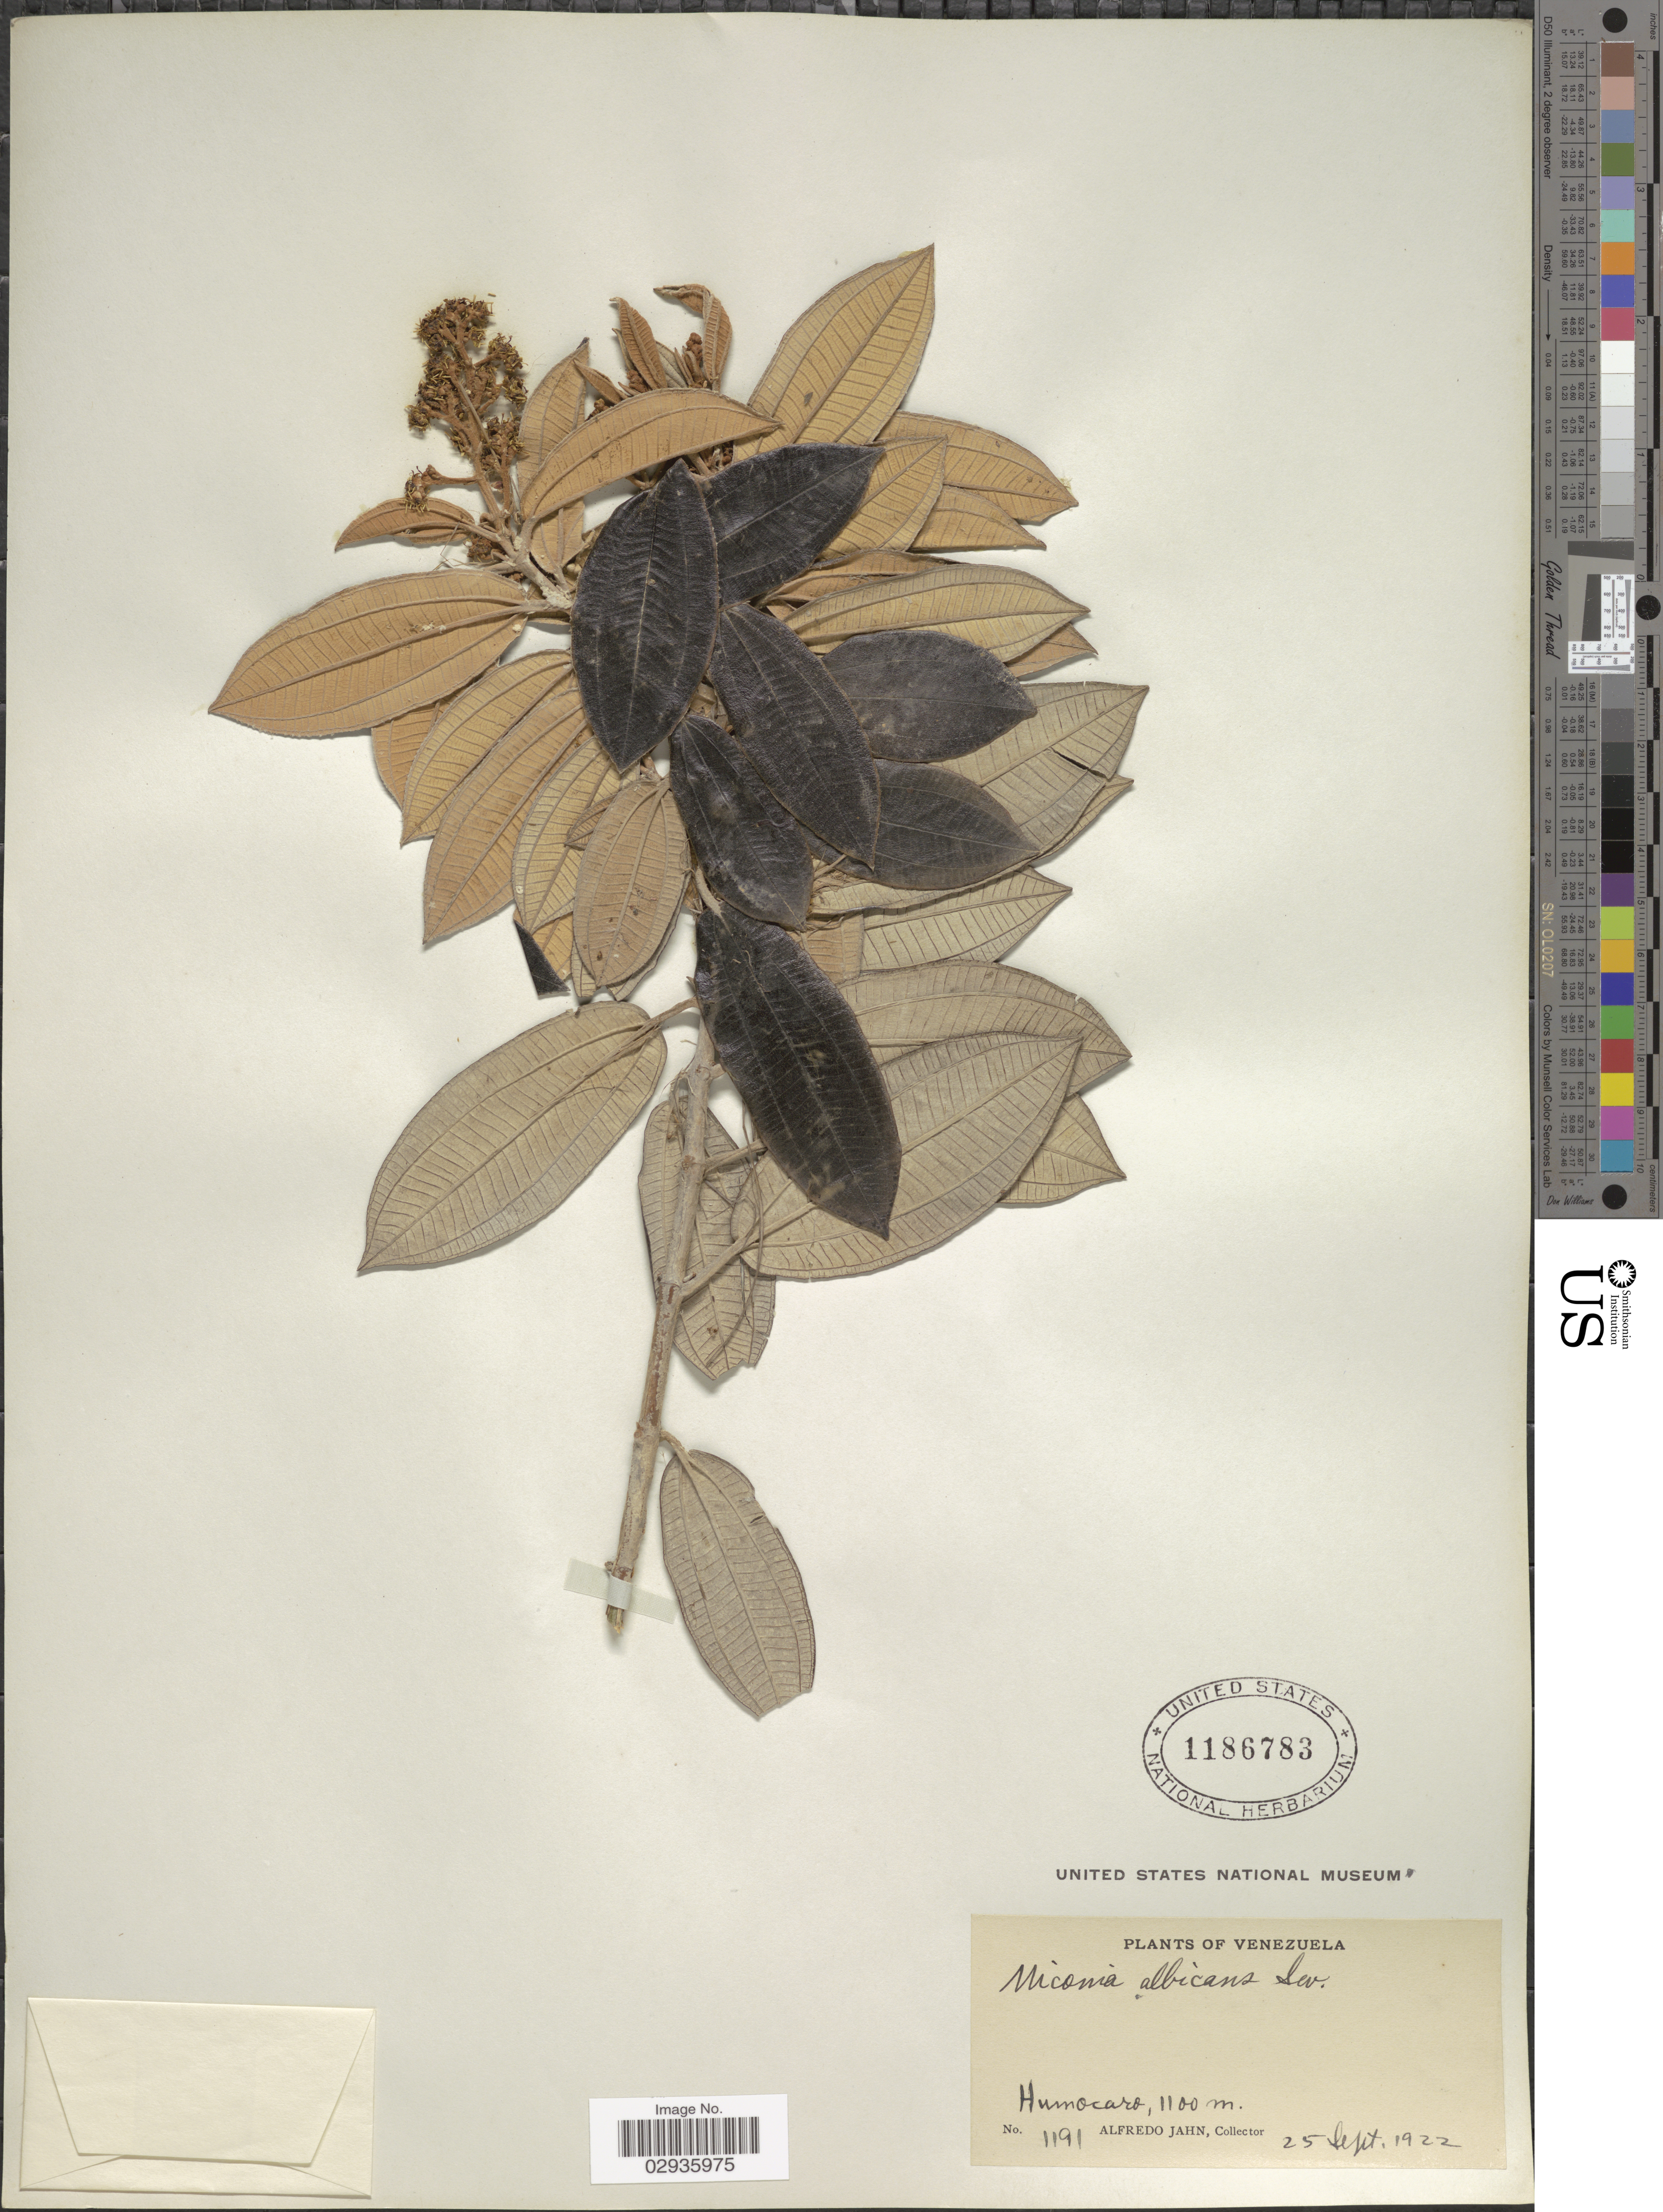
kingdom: Plantae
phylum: Tracheophyta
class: Magnoliopsida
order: Myrtales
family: Melastomataceae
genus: Miconia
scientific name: Miconia albicans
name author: (Sw.) Steud.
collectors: A. Jahn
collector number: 1191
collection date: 1922-09-25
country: Venezuela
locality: Humocaro.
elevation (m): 1100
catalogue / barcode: US 1186783